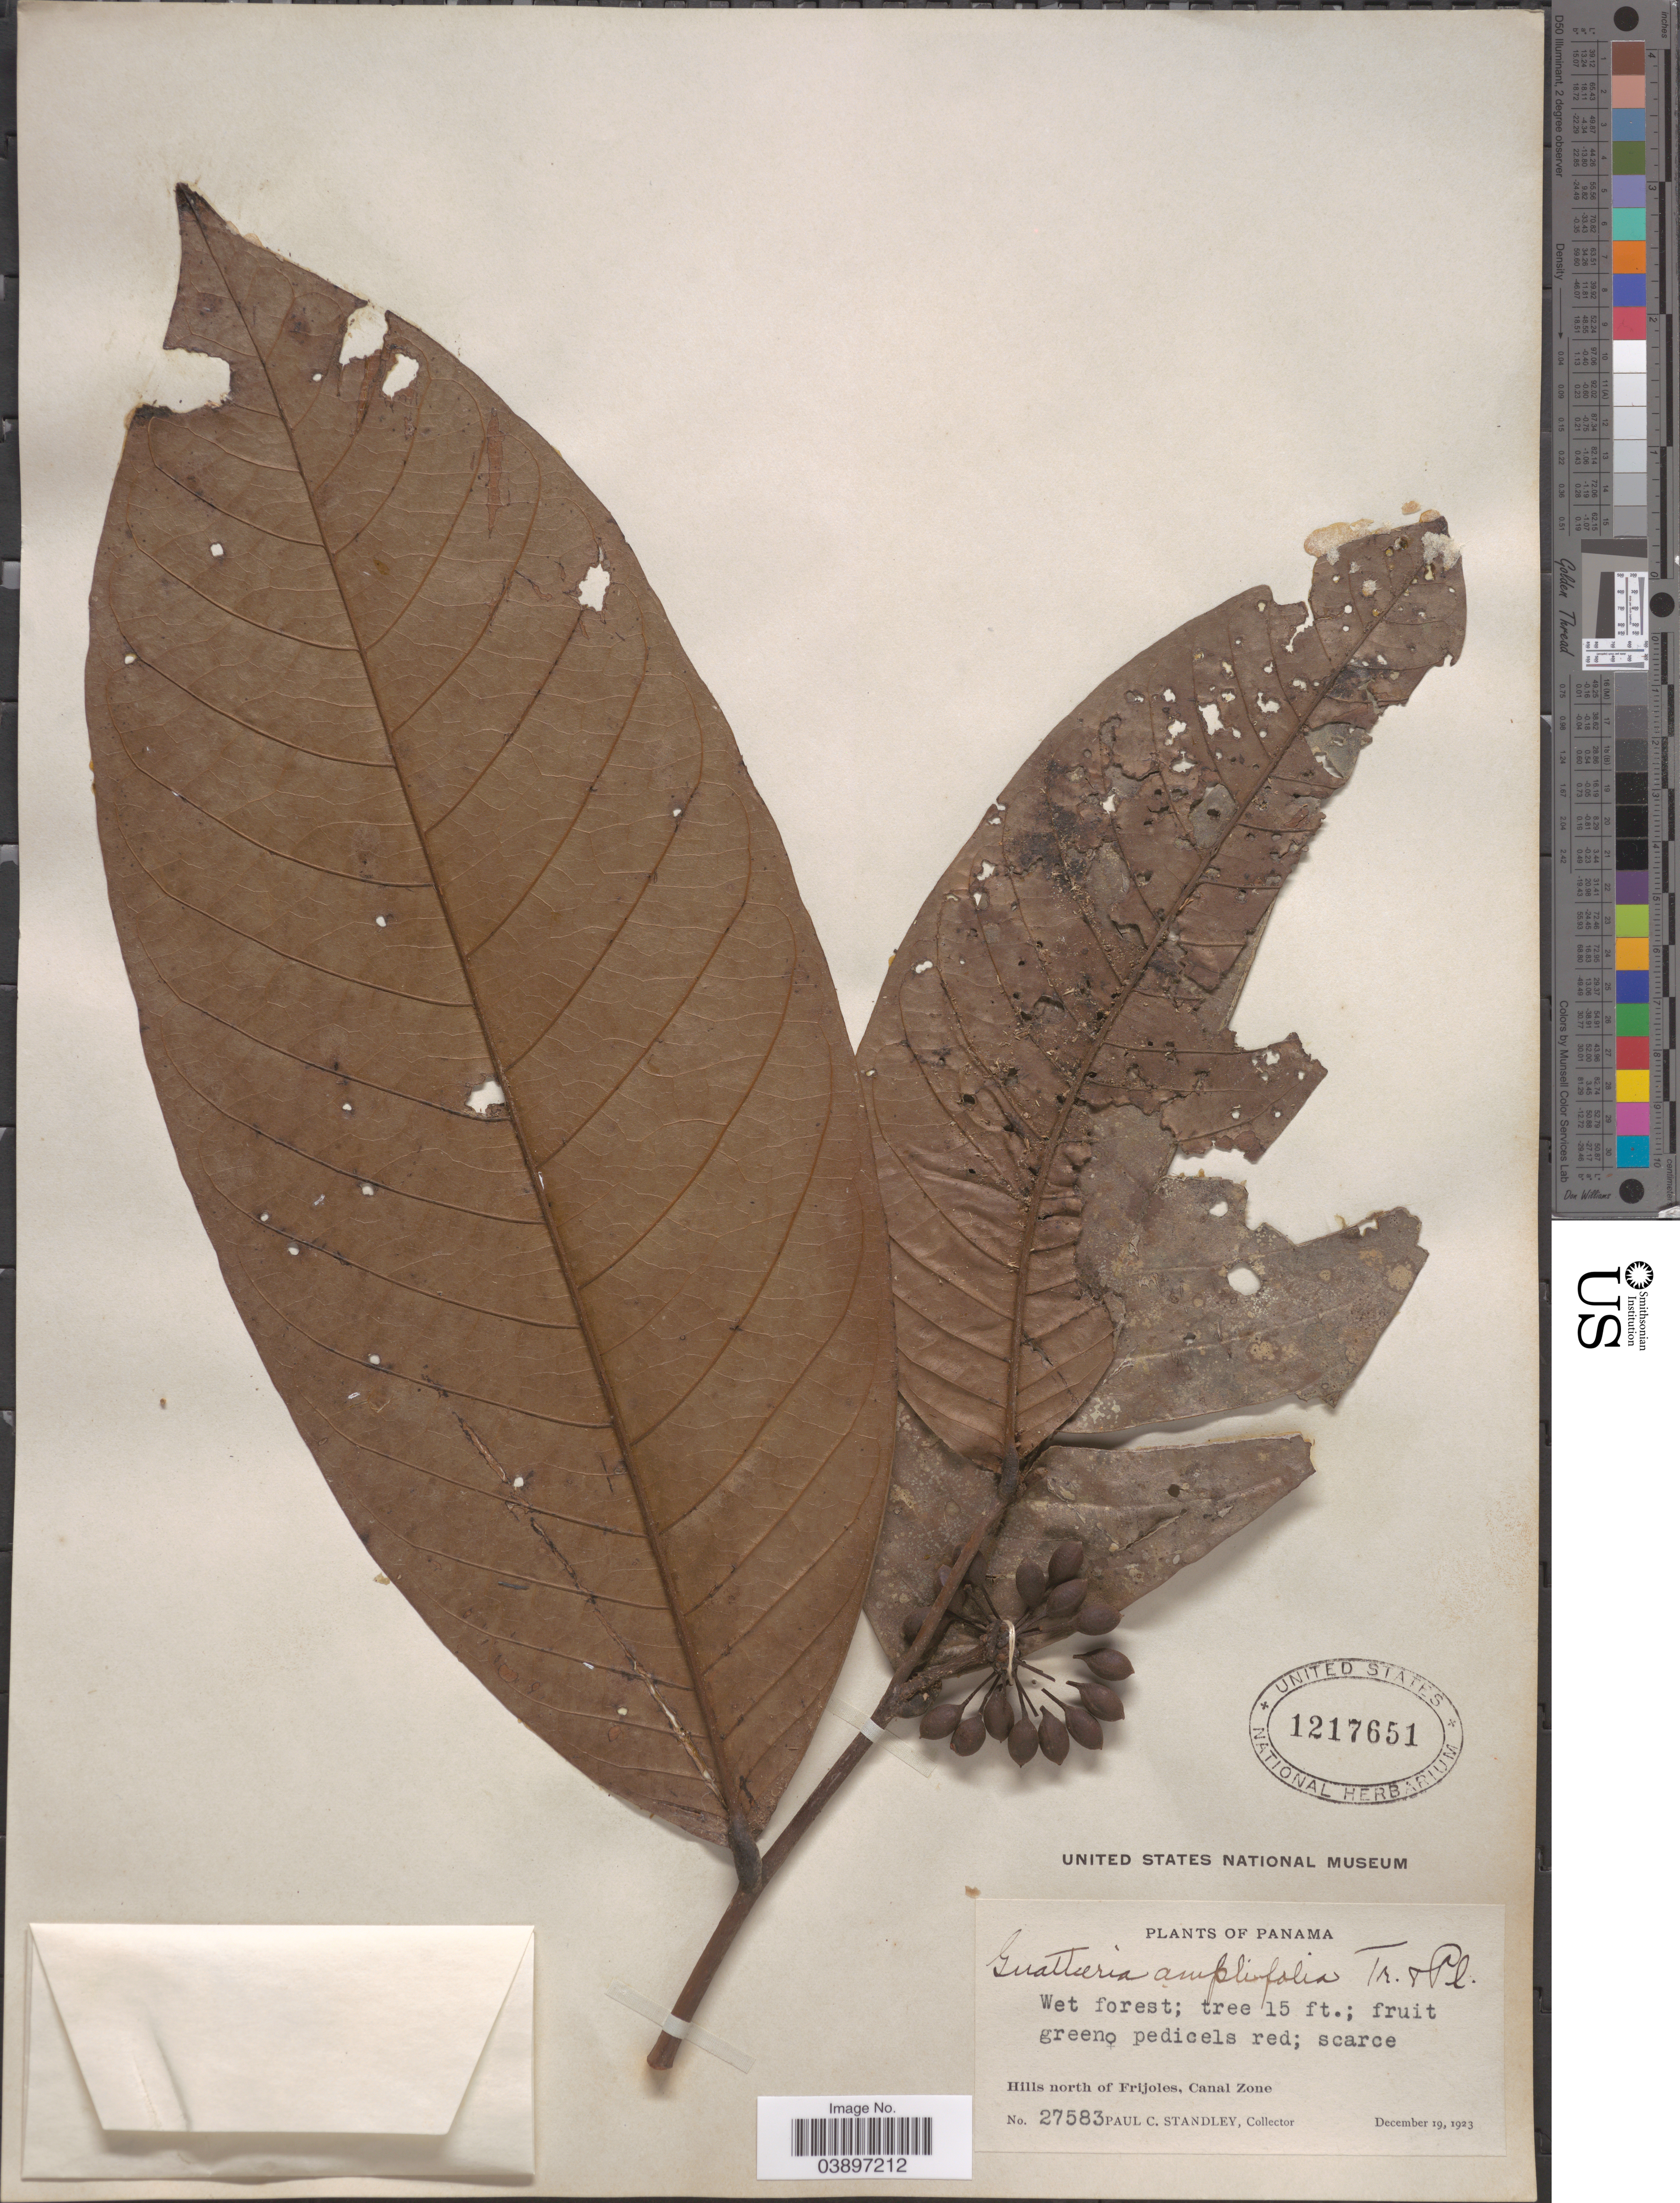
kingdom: Plantae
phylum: Tracheophyta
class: Magnoliopsida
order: Magnoliales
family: Annonaceae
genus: Guatteria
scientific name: Guatteria amplifolia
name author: Triana & Planch.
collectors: P. C. Standley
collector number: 27583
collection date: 1923-12-19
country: Panama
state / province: Colón / Panamá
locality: Hills north of Frijoles, Canal Zone.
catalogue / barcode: US 1217651